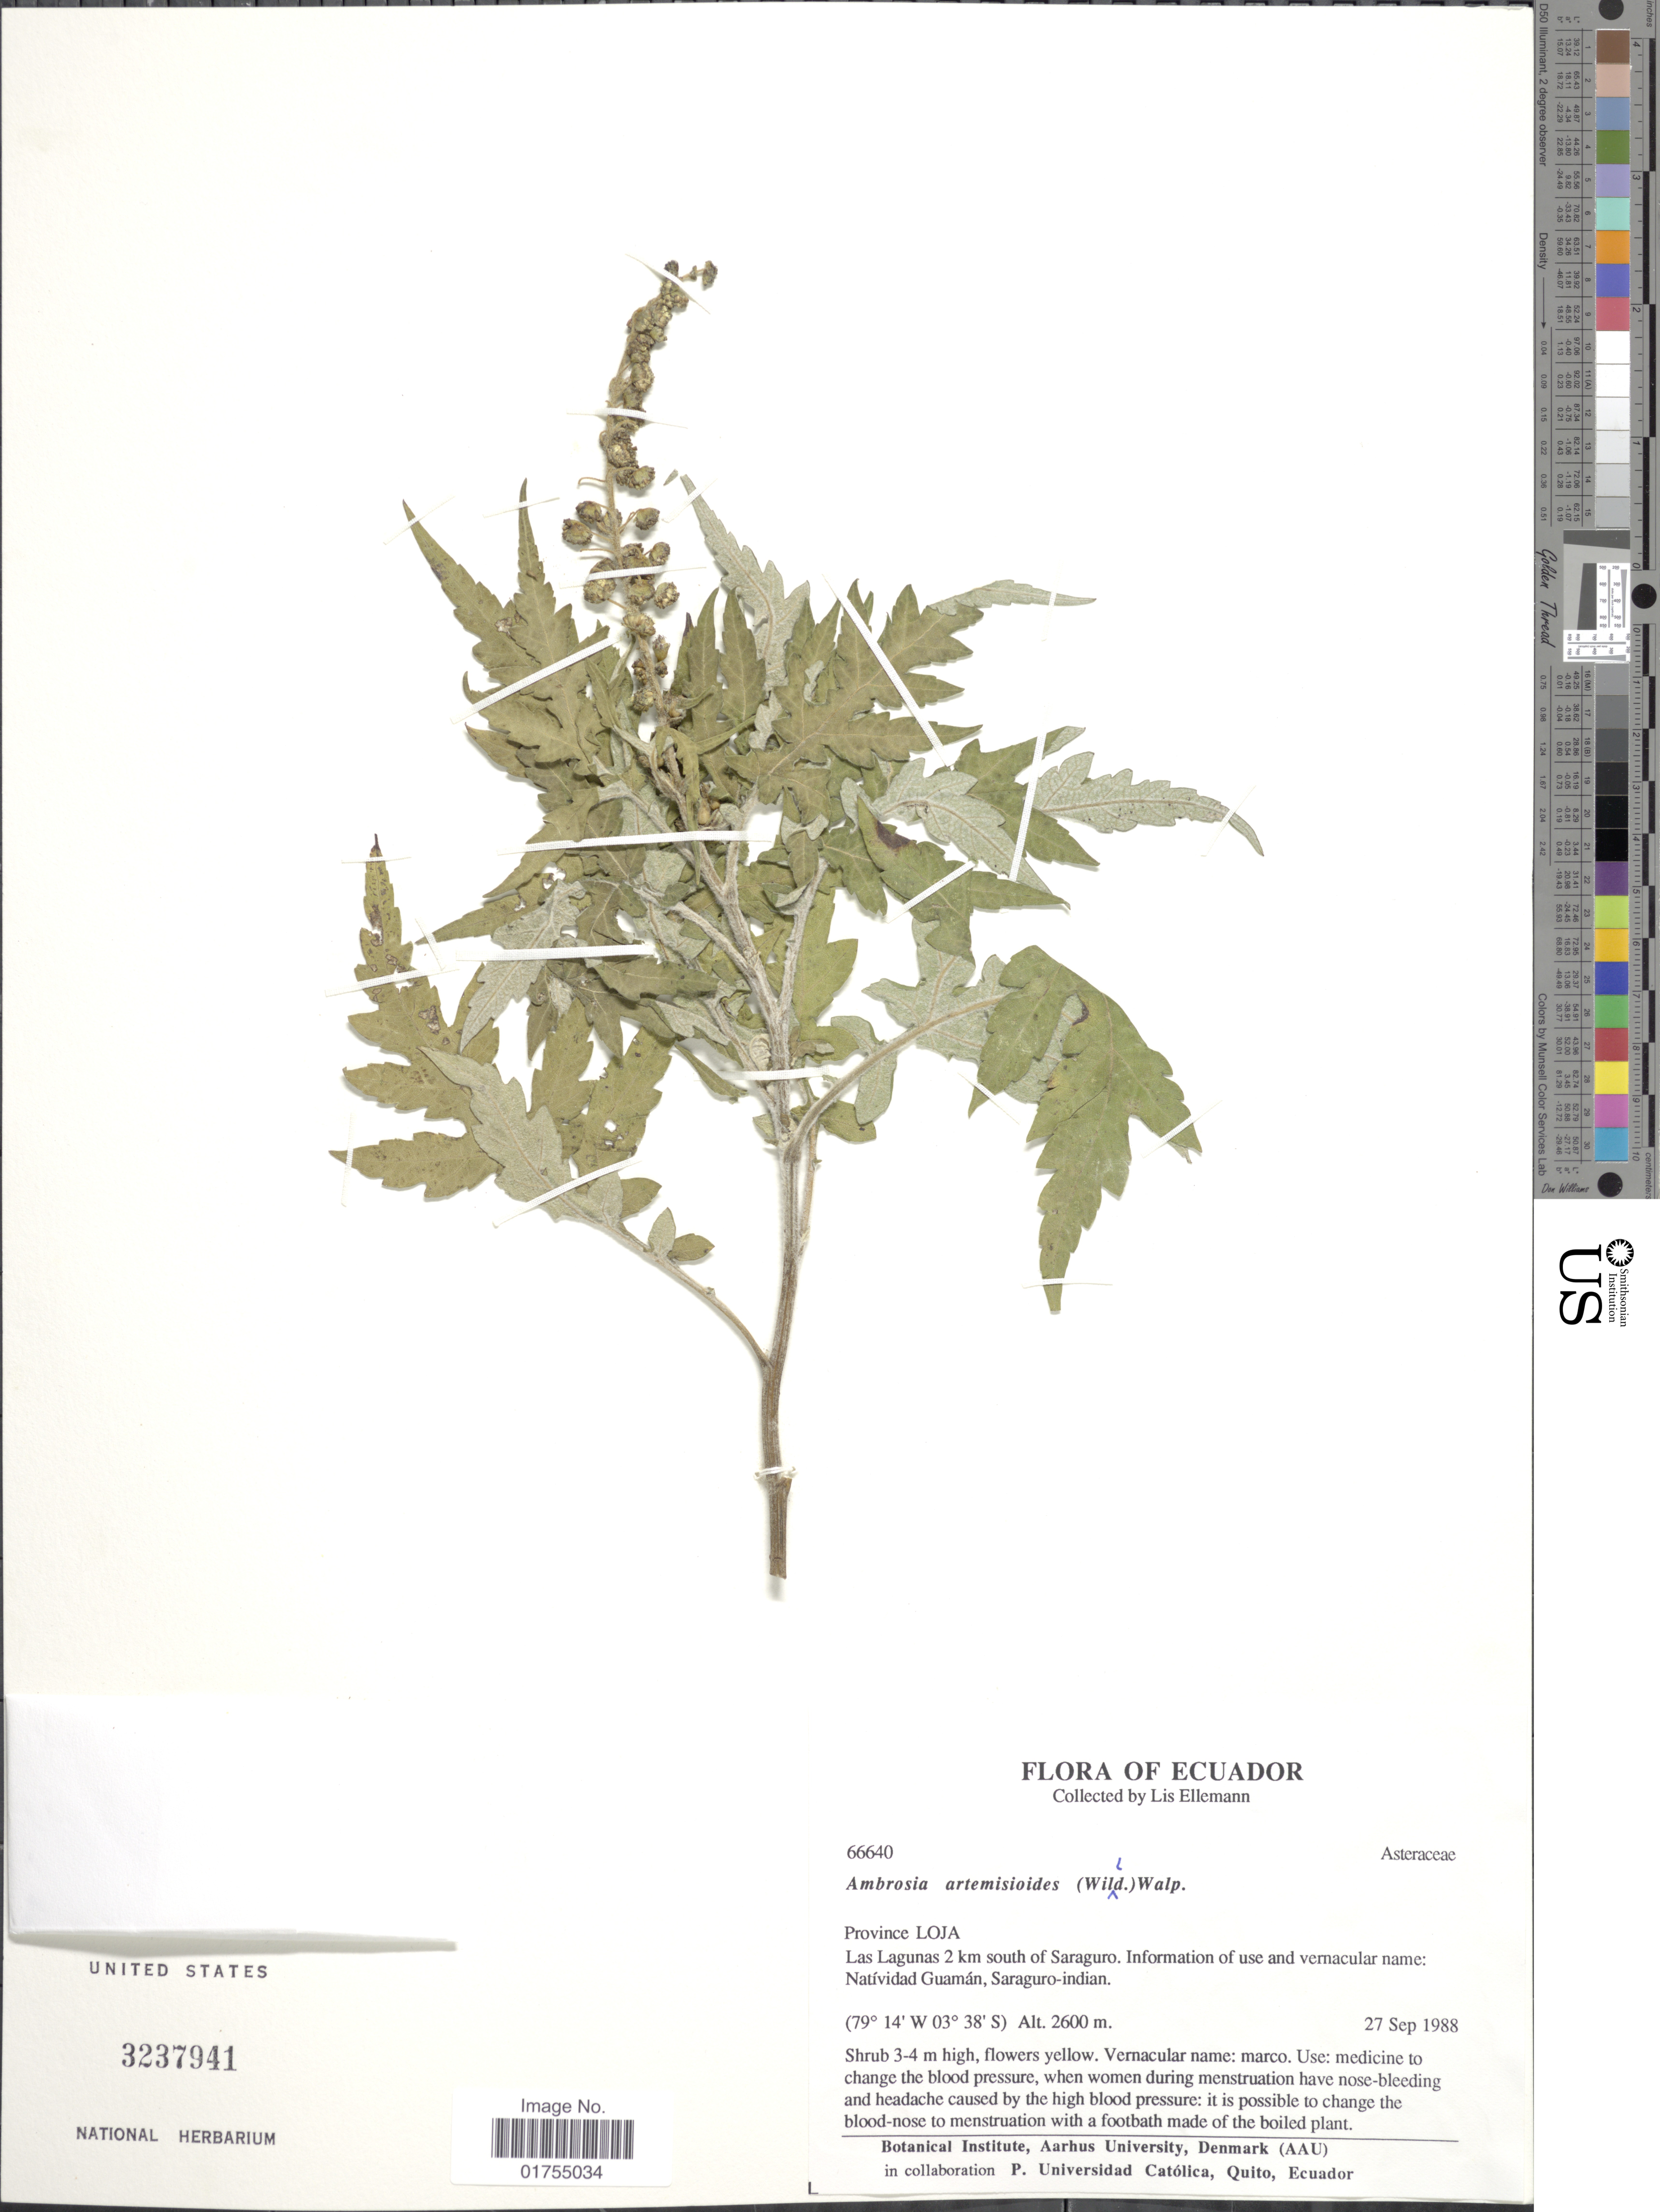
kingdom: Plantae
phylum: Tracheophyta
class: Magnoliopsida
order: Asterales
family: Asteraceae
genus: Franseria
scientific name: Franseria artemisioides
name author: Willd.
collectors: L. Ellemann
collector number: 66640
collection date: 1988-09-27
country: Ecuador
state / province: Loja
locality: Las Lagunas 2 km south of Saraguro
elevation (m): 2600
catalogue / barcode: US 3237941